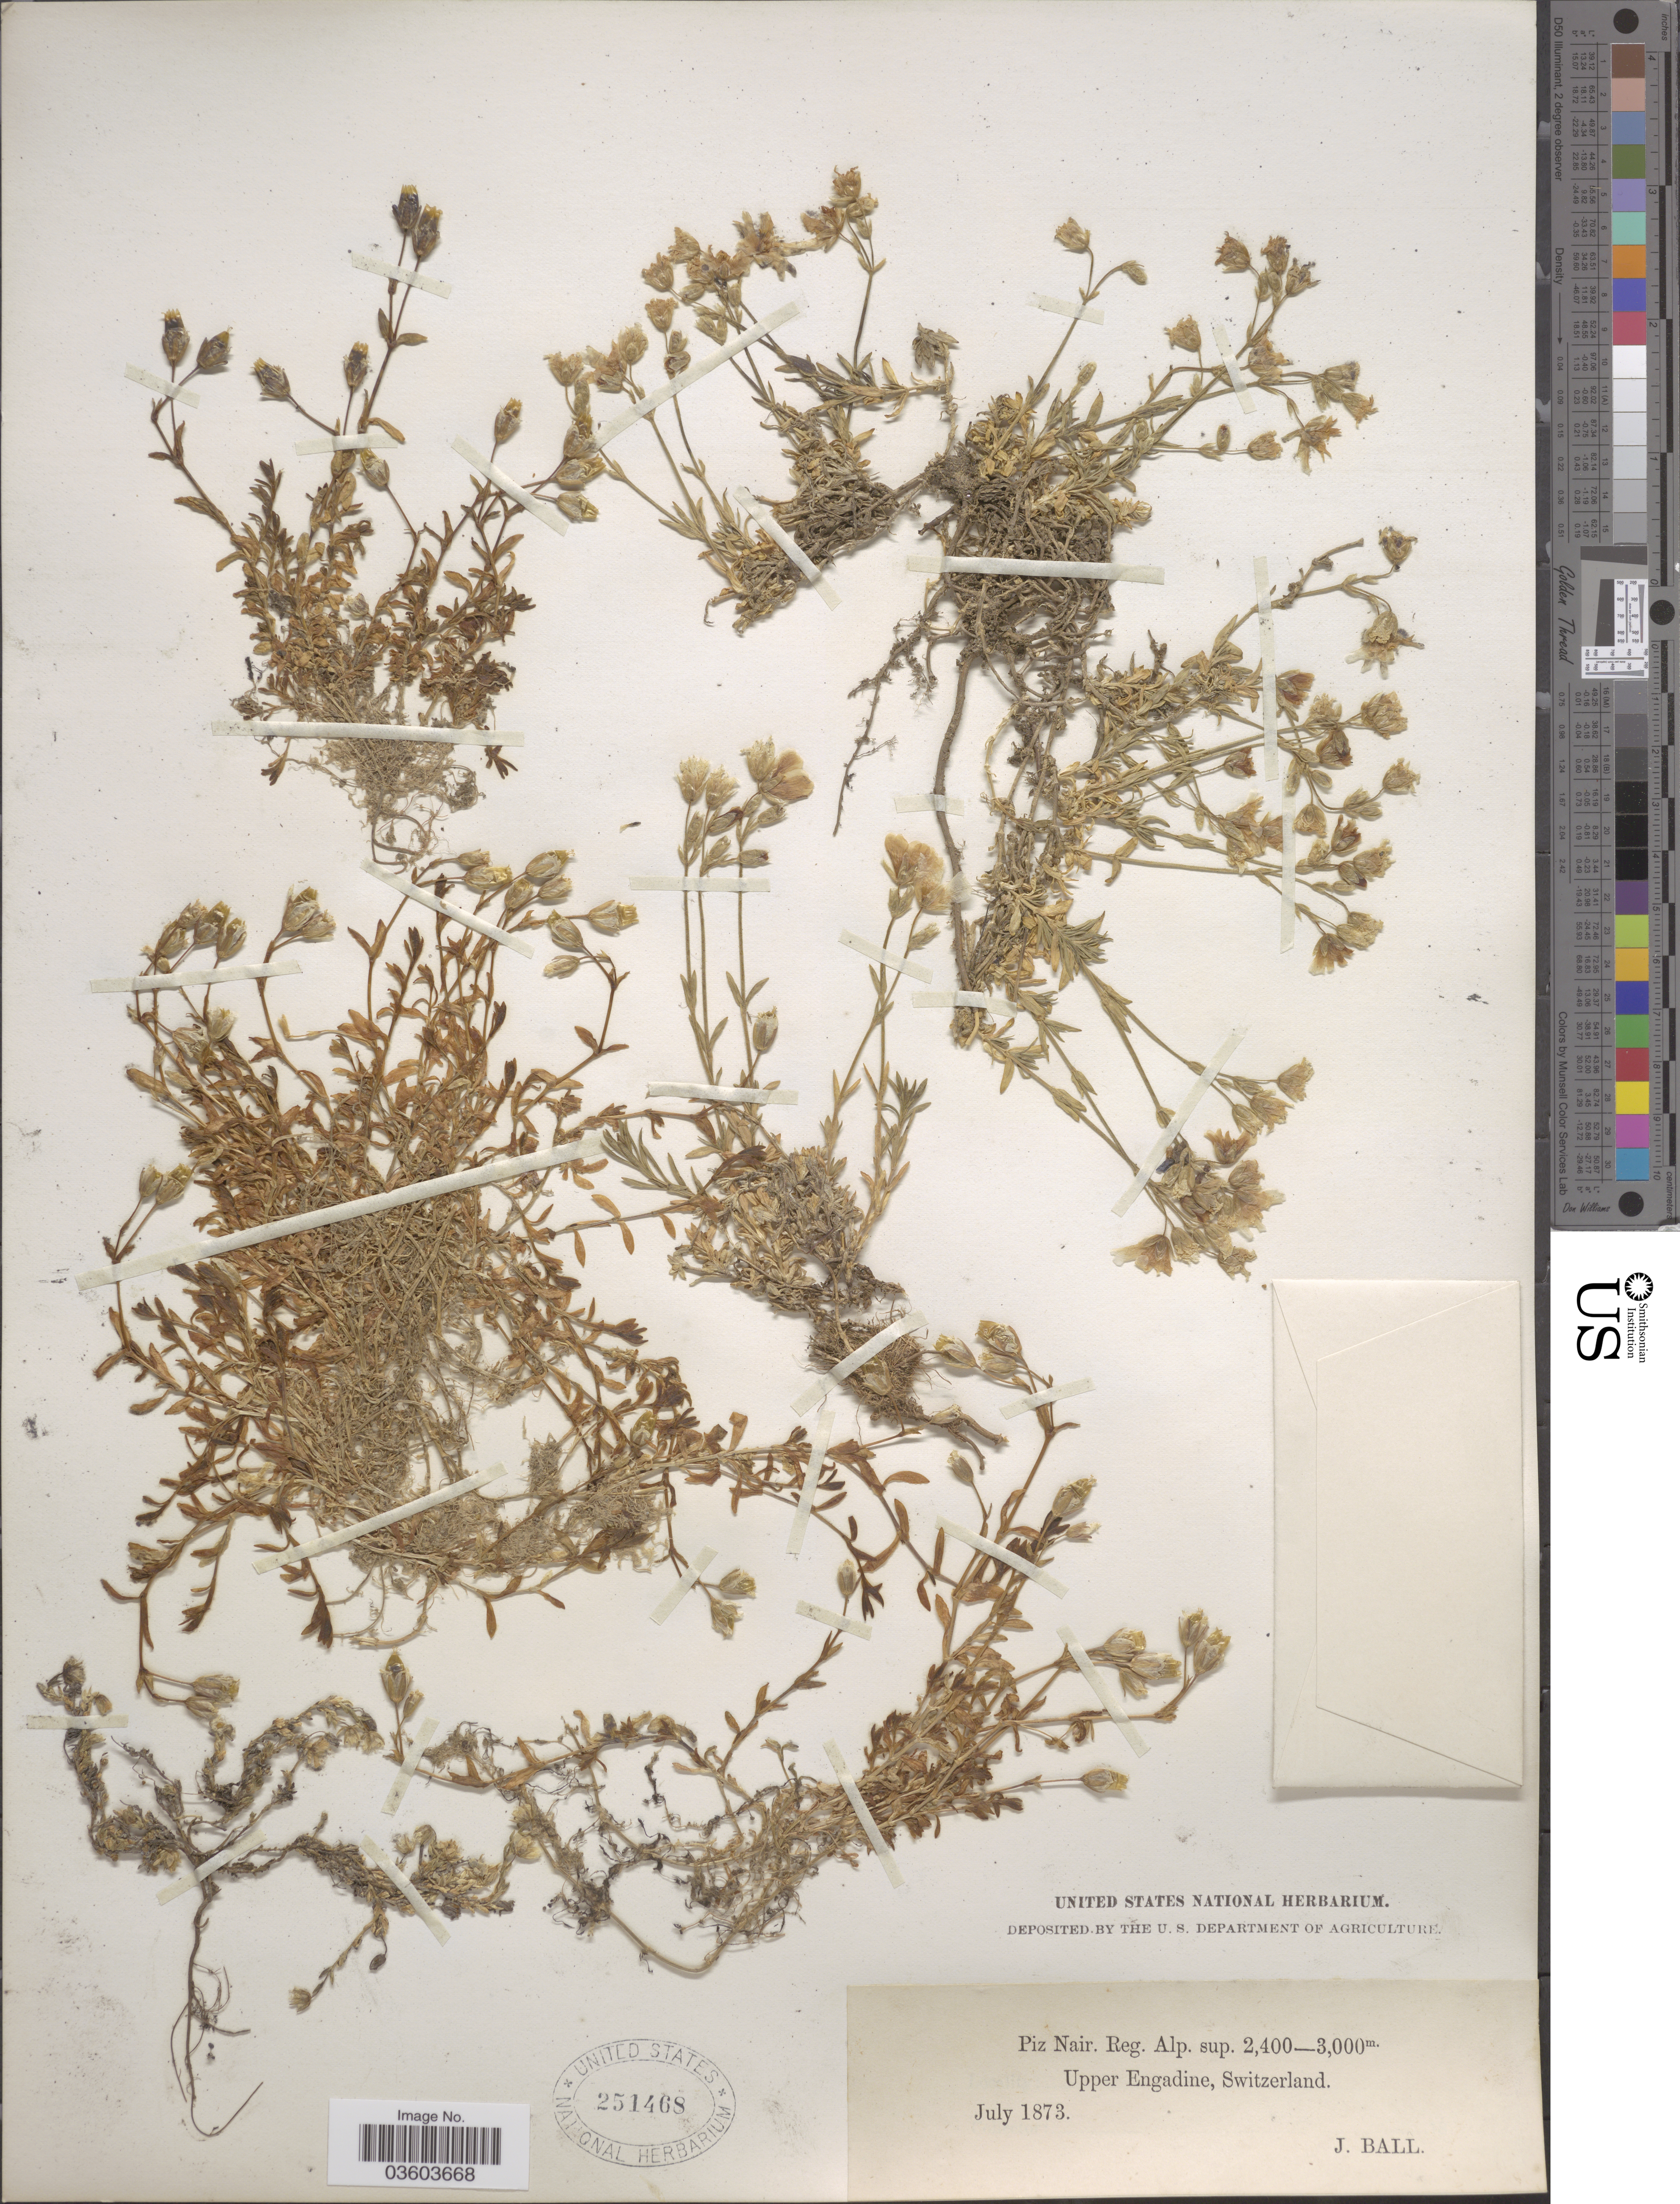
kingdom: Plantae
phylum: Tracheophyta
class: Magnoliopsida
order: Caryophyllales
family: Caryophyllaceae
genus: Cerastium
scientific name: Cerastium sp.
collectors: J. Ball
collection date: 1873-07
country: Switzerland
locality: Piz Nair. Reg. Alp. sup. Upper Engadine.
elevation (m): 2400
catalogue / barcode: US 251468